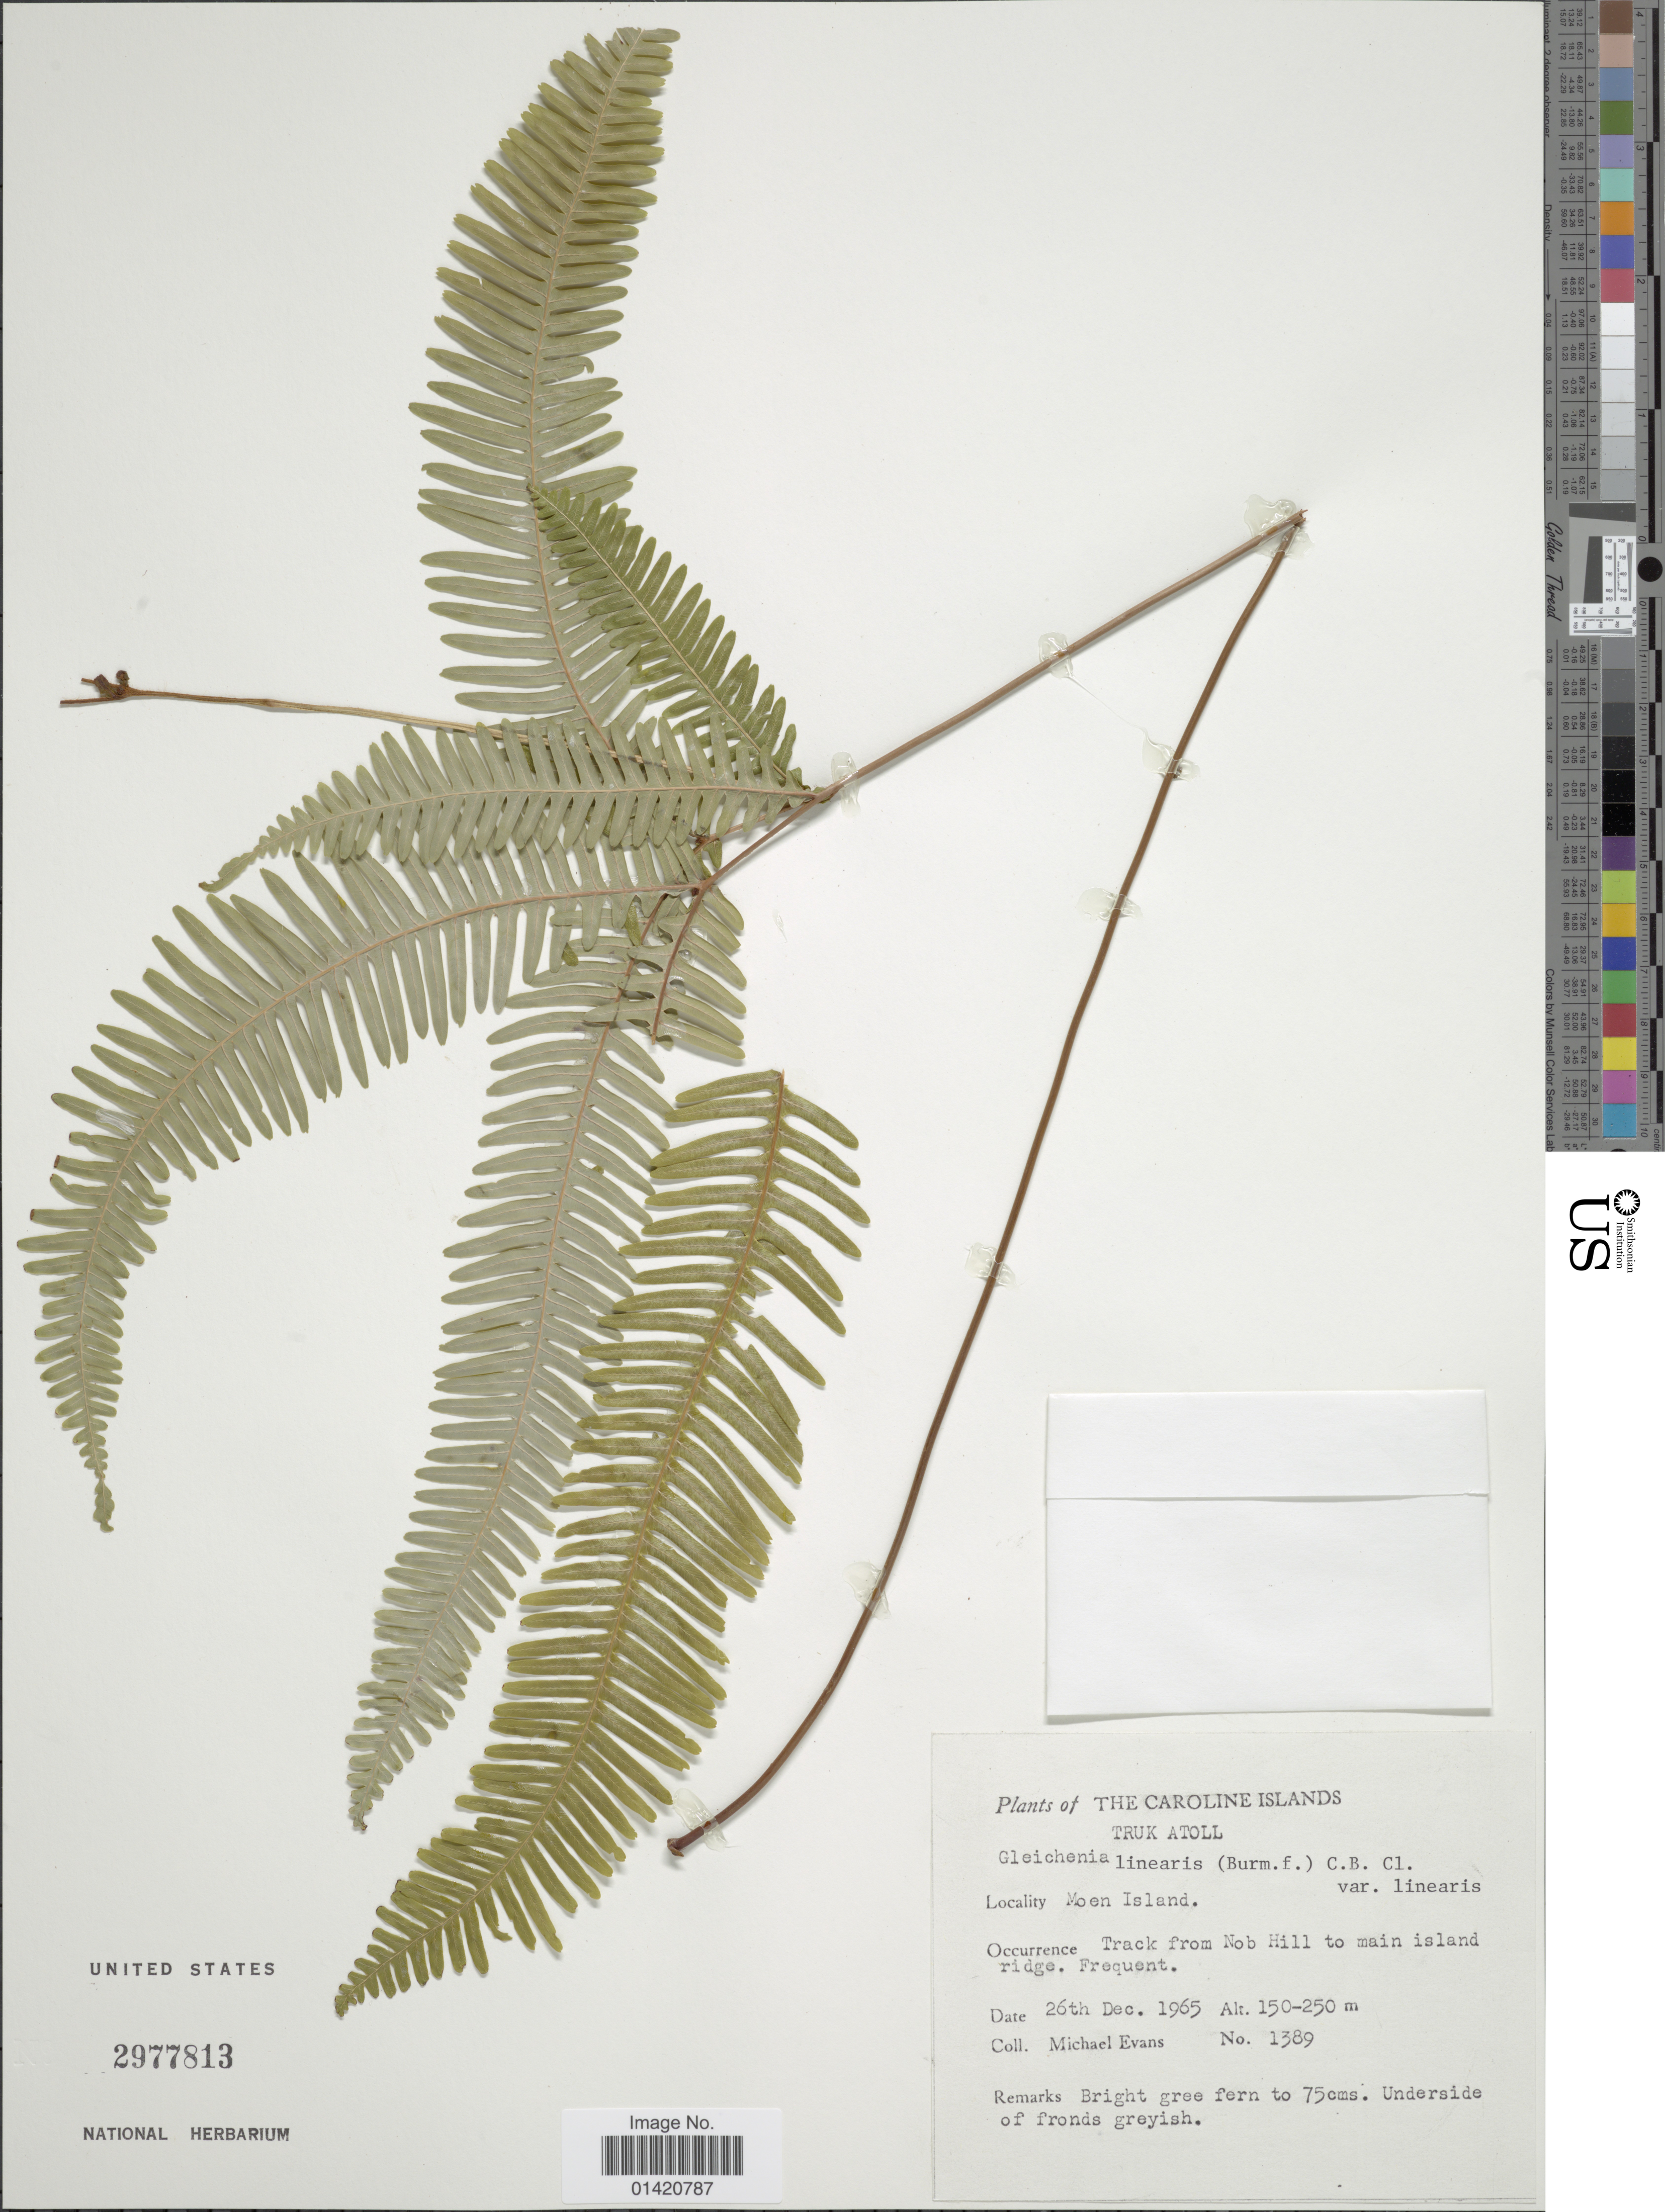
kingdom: Plantae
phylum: Tracheophyta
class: Polypodiopsida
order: Gleicheniales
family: Gleicheniaceae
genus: Dicranopteris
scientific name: Dicranopteris linearis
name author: (Burm. f.) Underw.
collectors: M. Evans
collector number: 1389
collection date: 1965-12-26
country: Micronesia, Federated States of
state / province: Truk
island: Moen [Wono]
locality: The Caroline Islands, Truk Atoll, Moen Islands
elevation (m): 150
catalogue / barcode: US 2977813